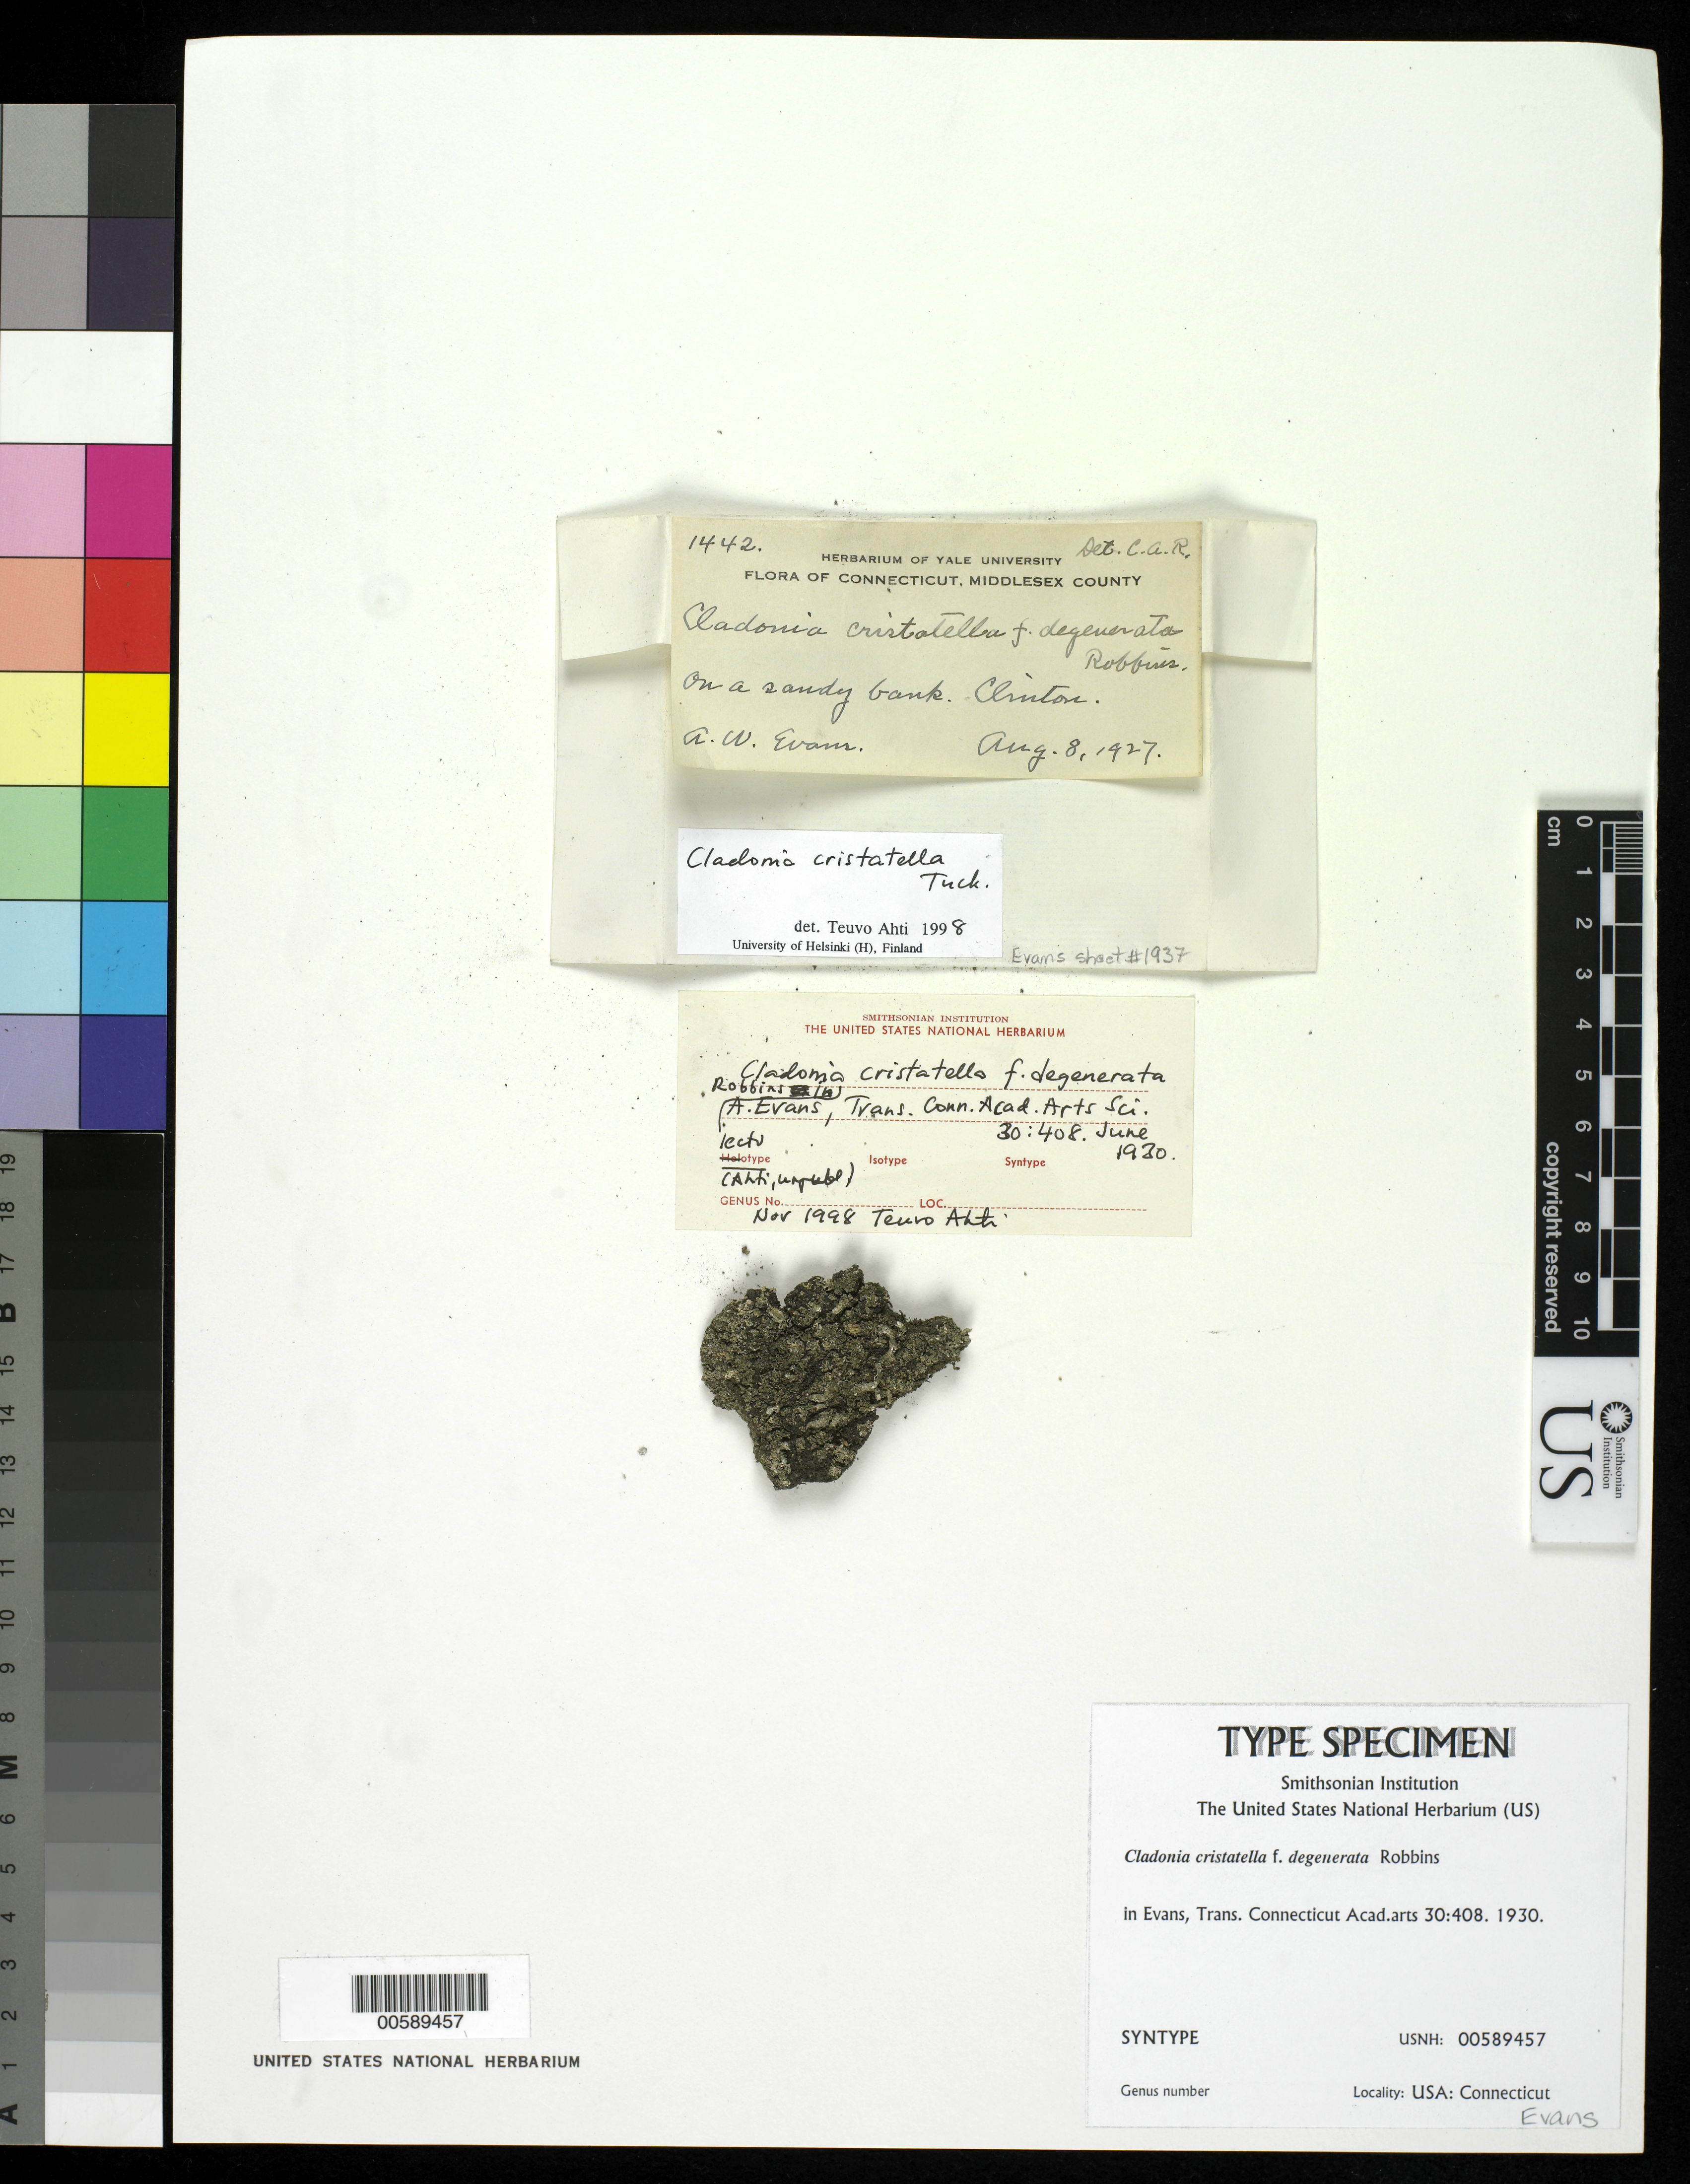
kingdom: Fungi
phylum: Ascomycota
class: Lecanoromycetes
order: Lecanorales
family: Cladoniaceae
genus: Cladonia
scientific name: Cladonia cristatella f. degenerata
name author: Robbins in A. Evans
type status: Syntype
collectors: A. W. Evans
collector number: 1442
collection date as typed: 08 Aug 1927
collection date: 1927-08-08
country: United States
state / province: Connecticut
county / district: Middlesex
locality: Clinton.